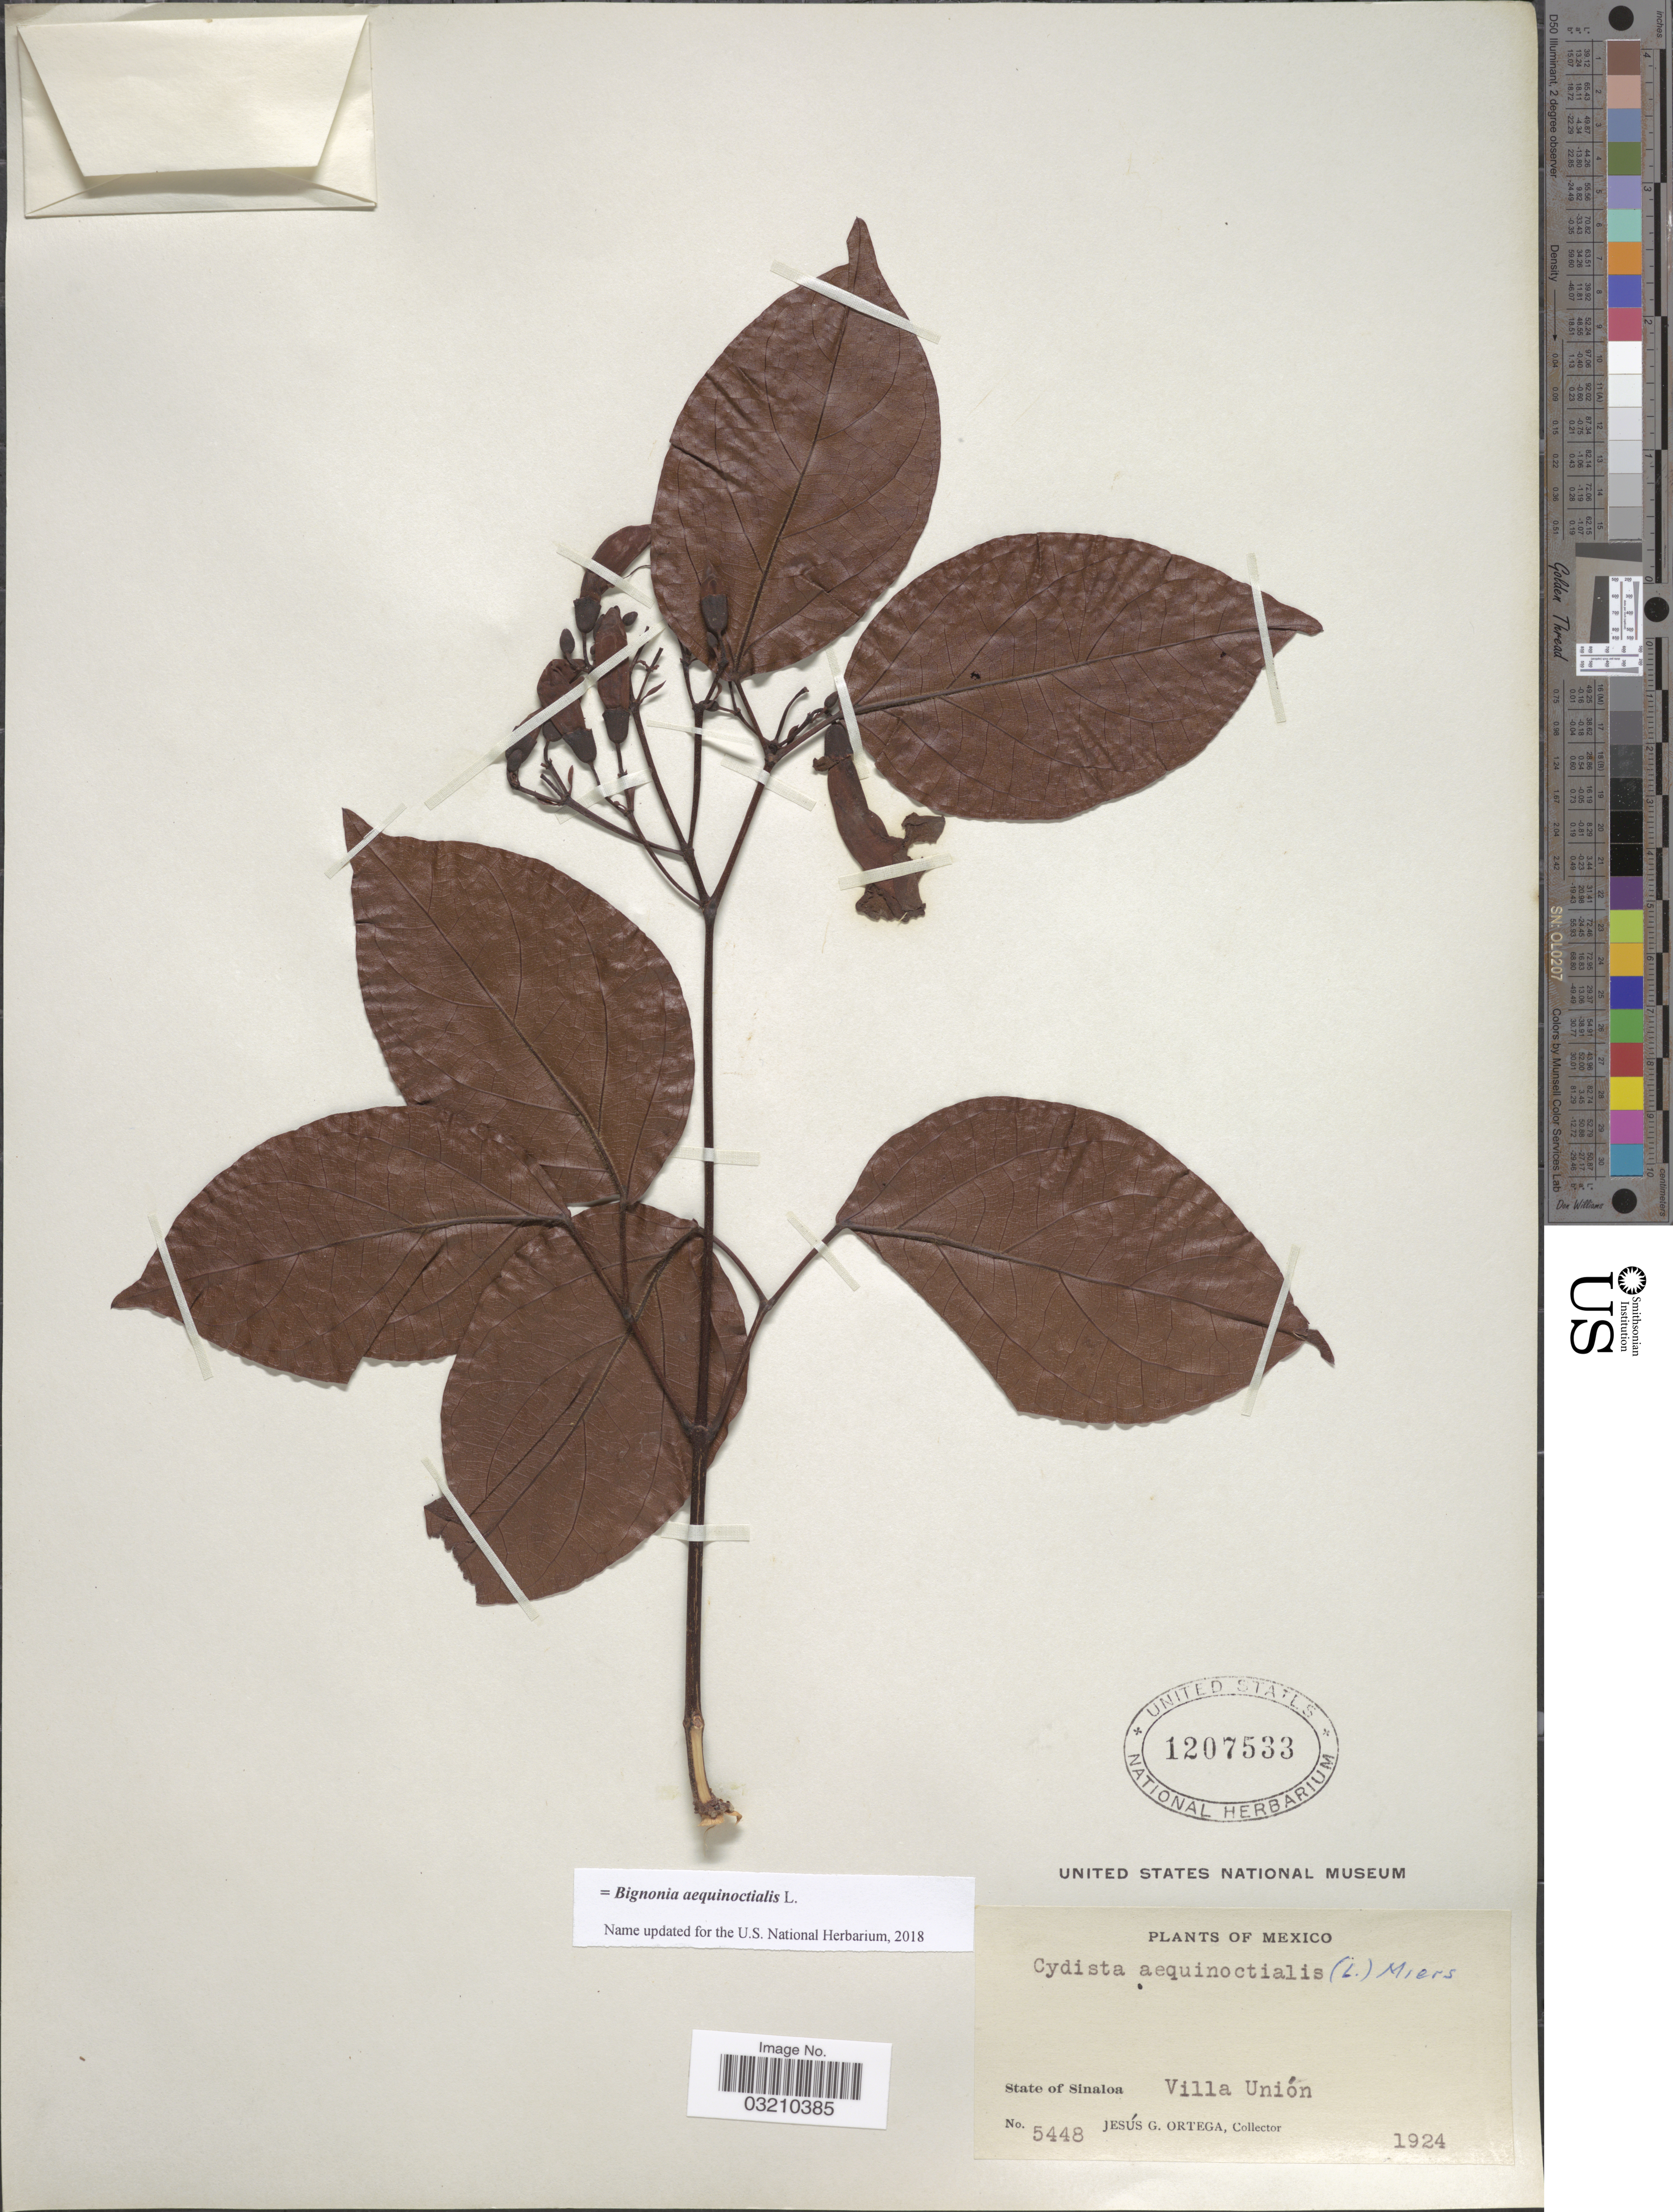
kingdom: Plantae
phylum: Tracheophyta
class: Magnoliopsida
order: Lamiales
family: Bignoniaceae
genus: Bignonia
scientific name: Bignonia aequinoctialis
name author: L.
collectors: J. Ortega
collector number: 5448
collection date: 1924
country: Mexico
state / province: Sinaloa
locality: Villa Unión.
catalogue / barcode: US 1207533